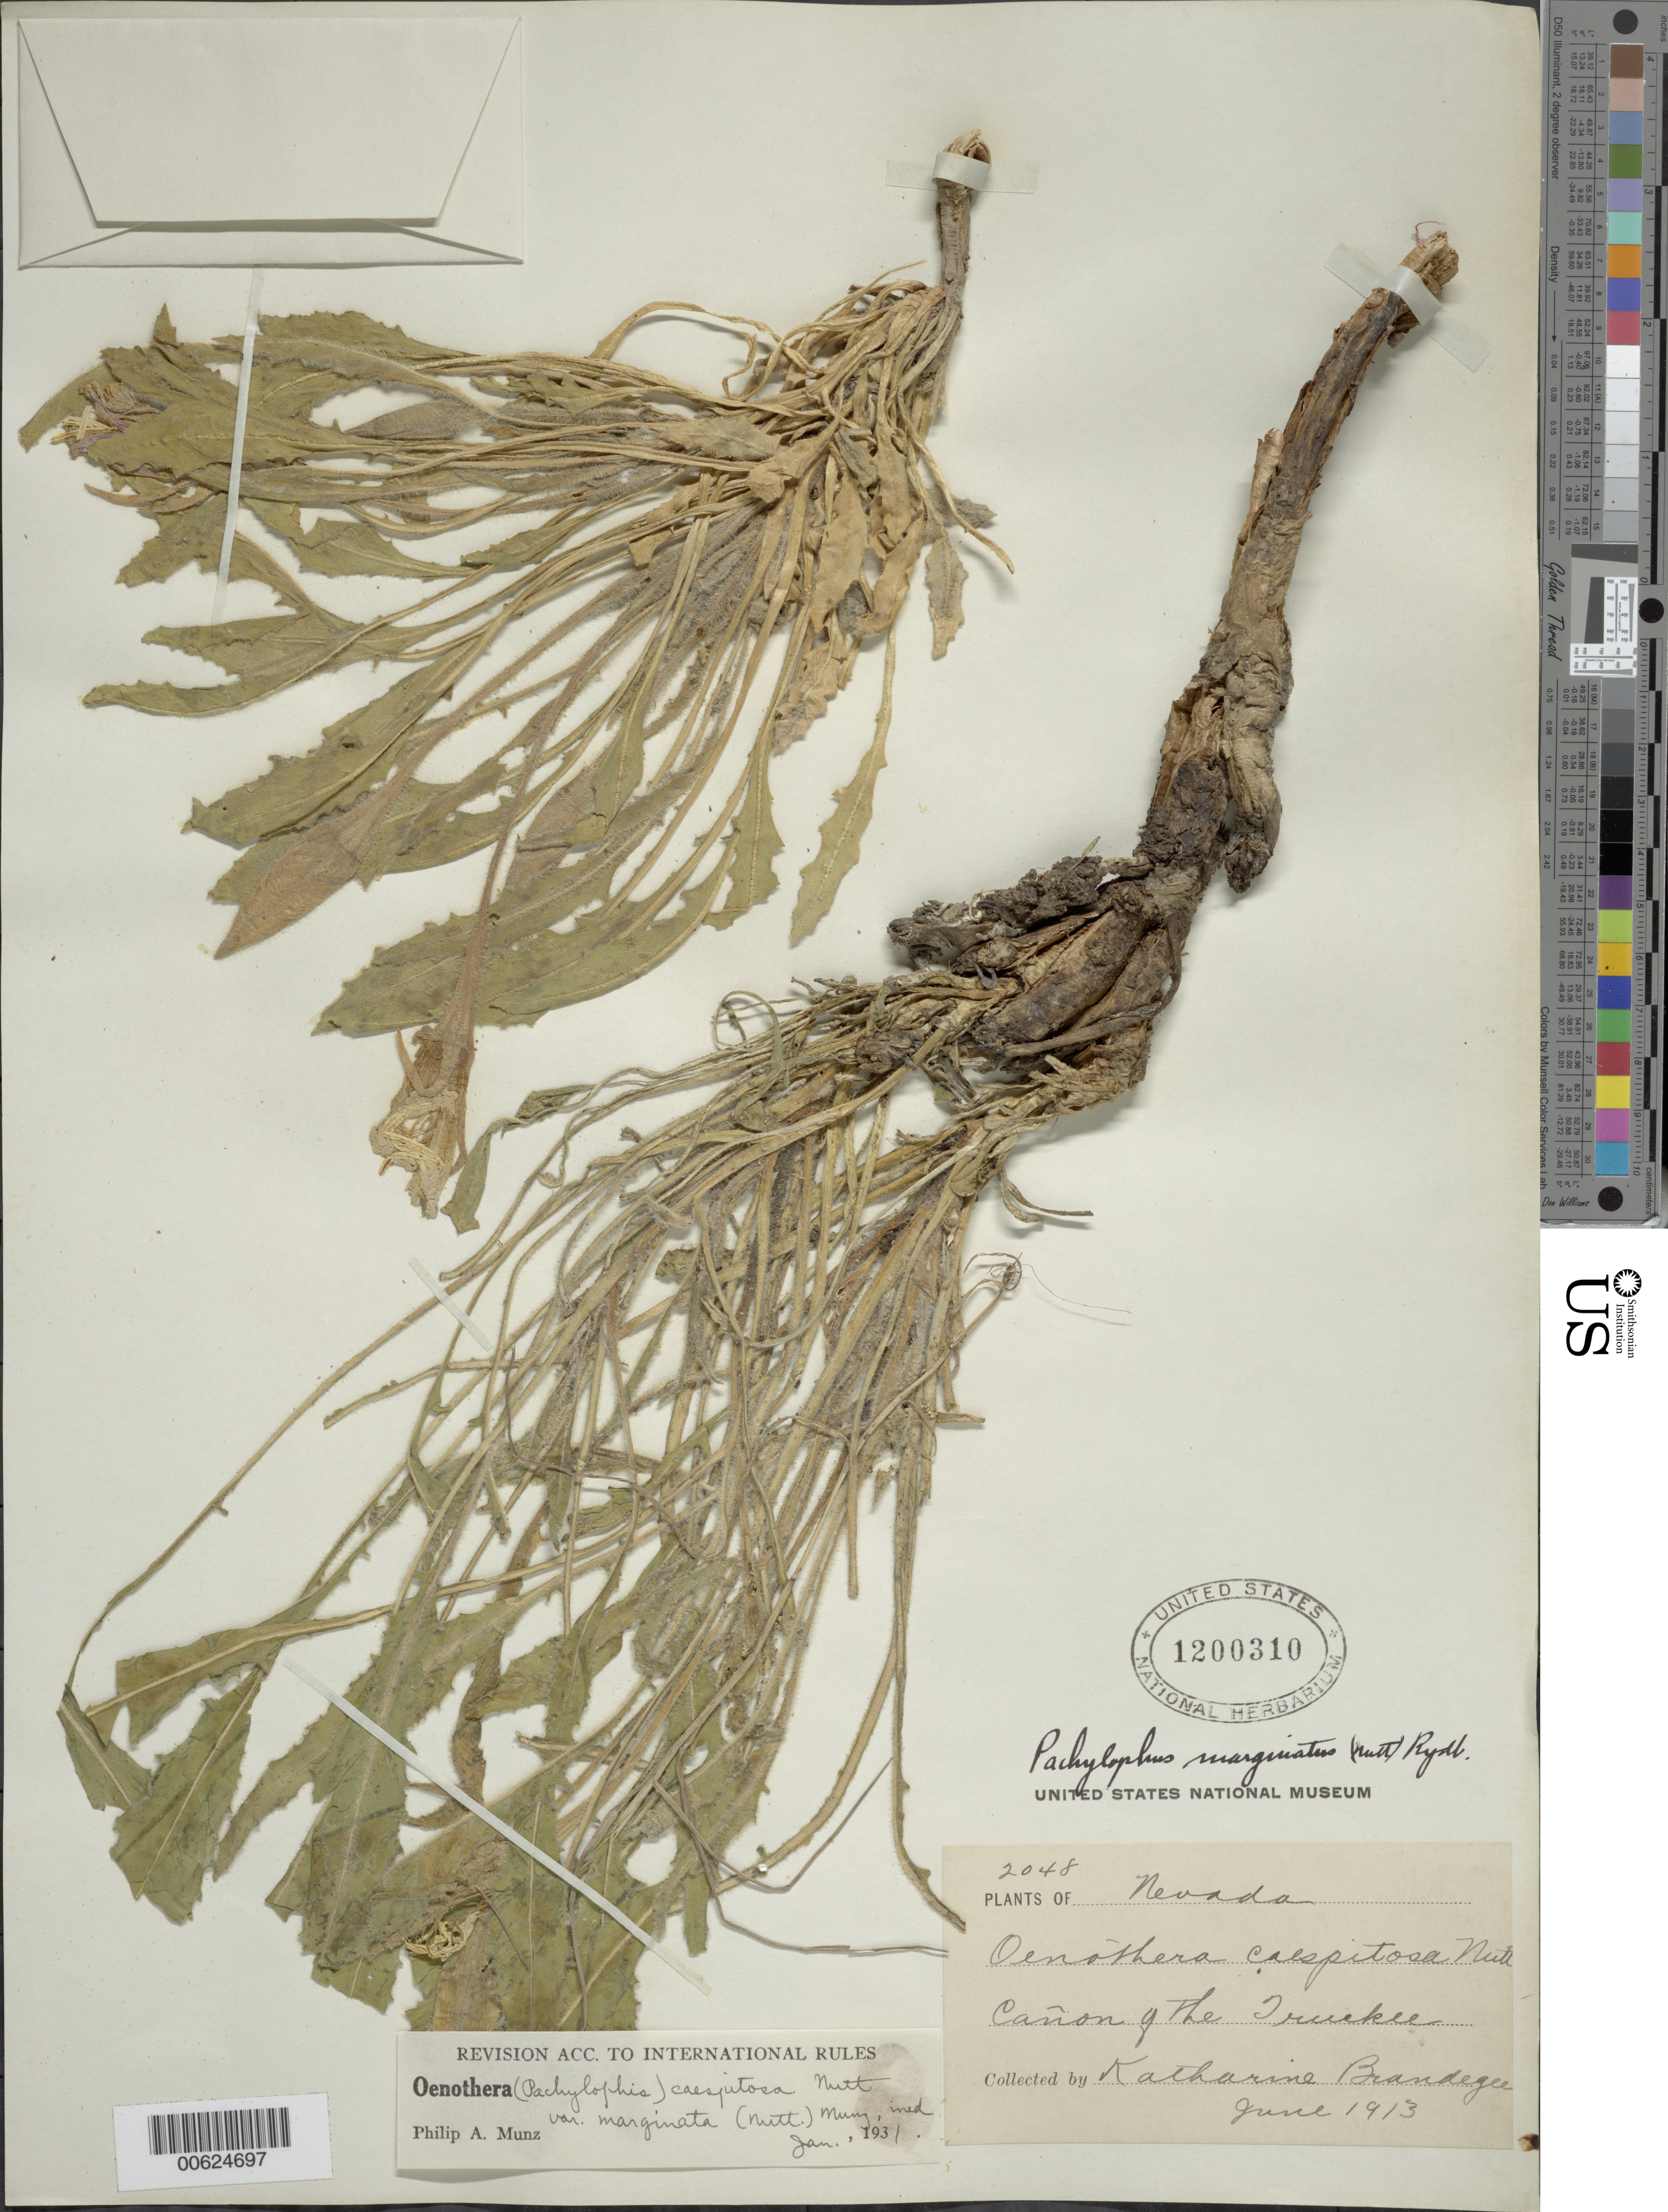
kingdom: Plantae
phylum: Tracheophyta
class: Magnoliopsida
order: Myrtales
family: Onagraceae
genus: Oenothera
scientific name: Oenothera cespitosa subsp. marginata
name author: (Nutt. ex Hook. & Arn.) Munz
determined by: Munz, Philip A.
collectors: M. K. Brandegee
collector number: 2048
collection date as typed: Jun 1913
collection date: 1913-06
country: United States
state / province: Nevada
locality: Canon of the Truckee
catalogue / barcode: US 1200310